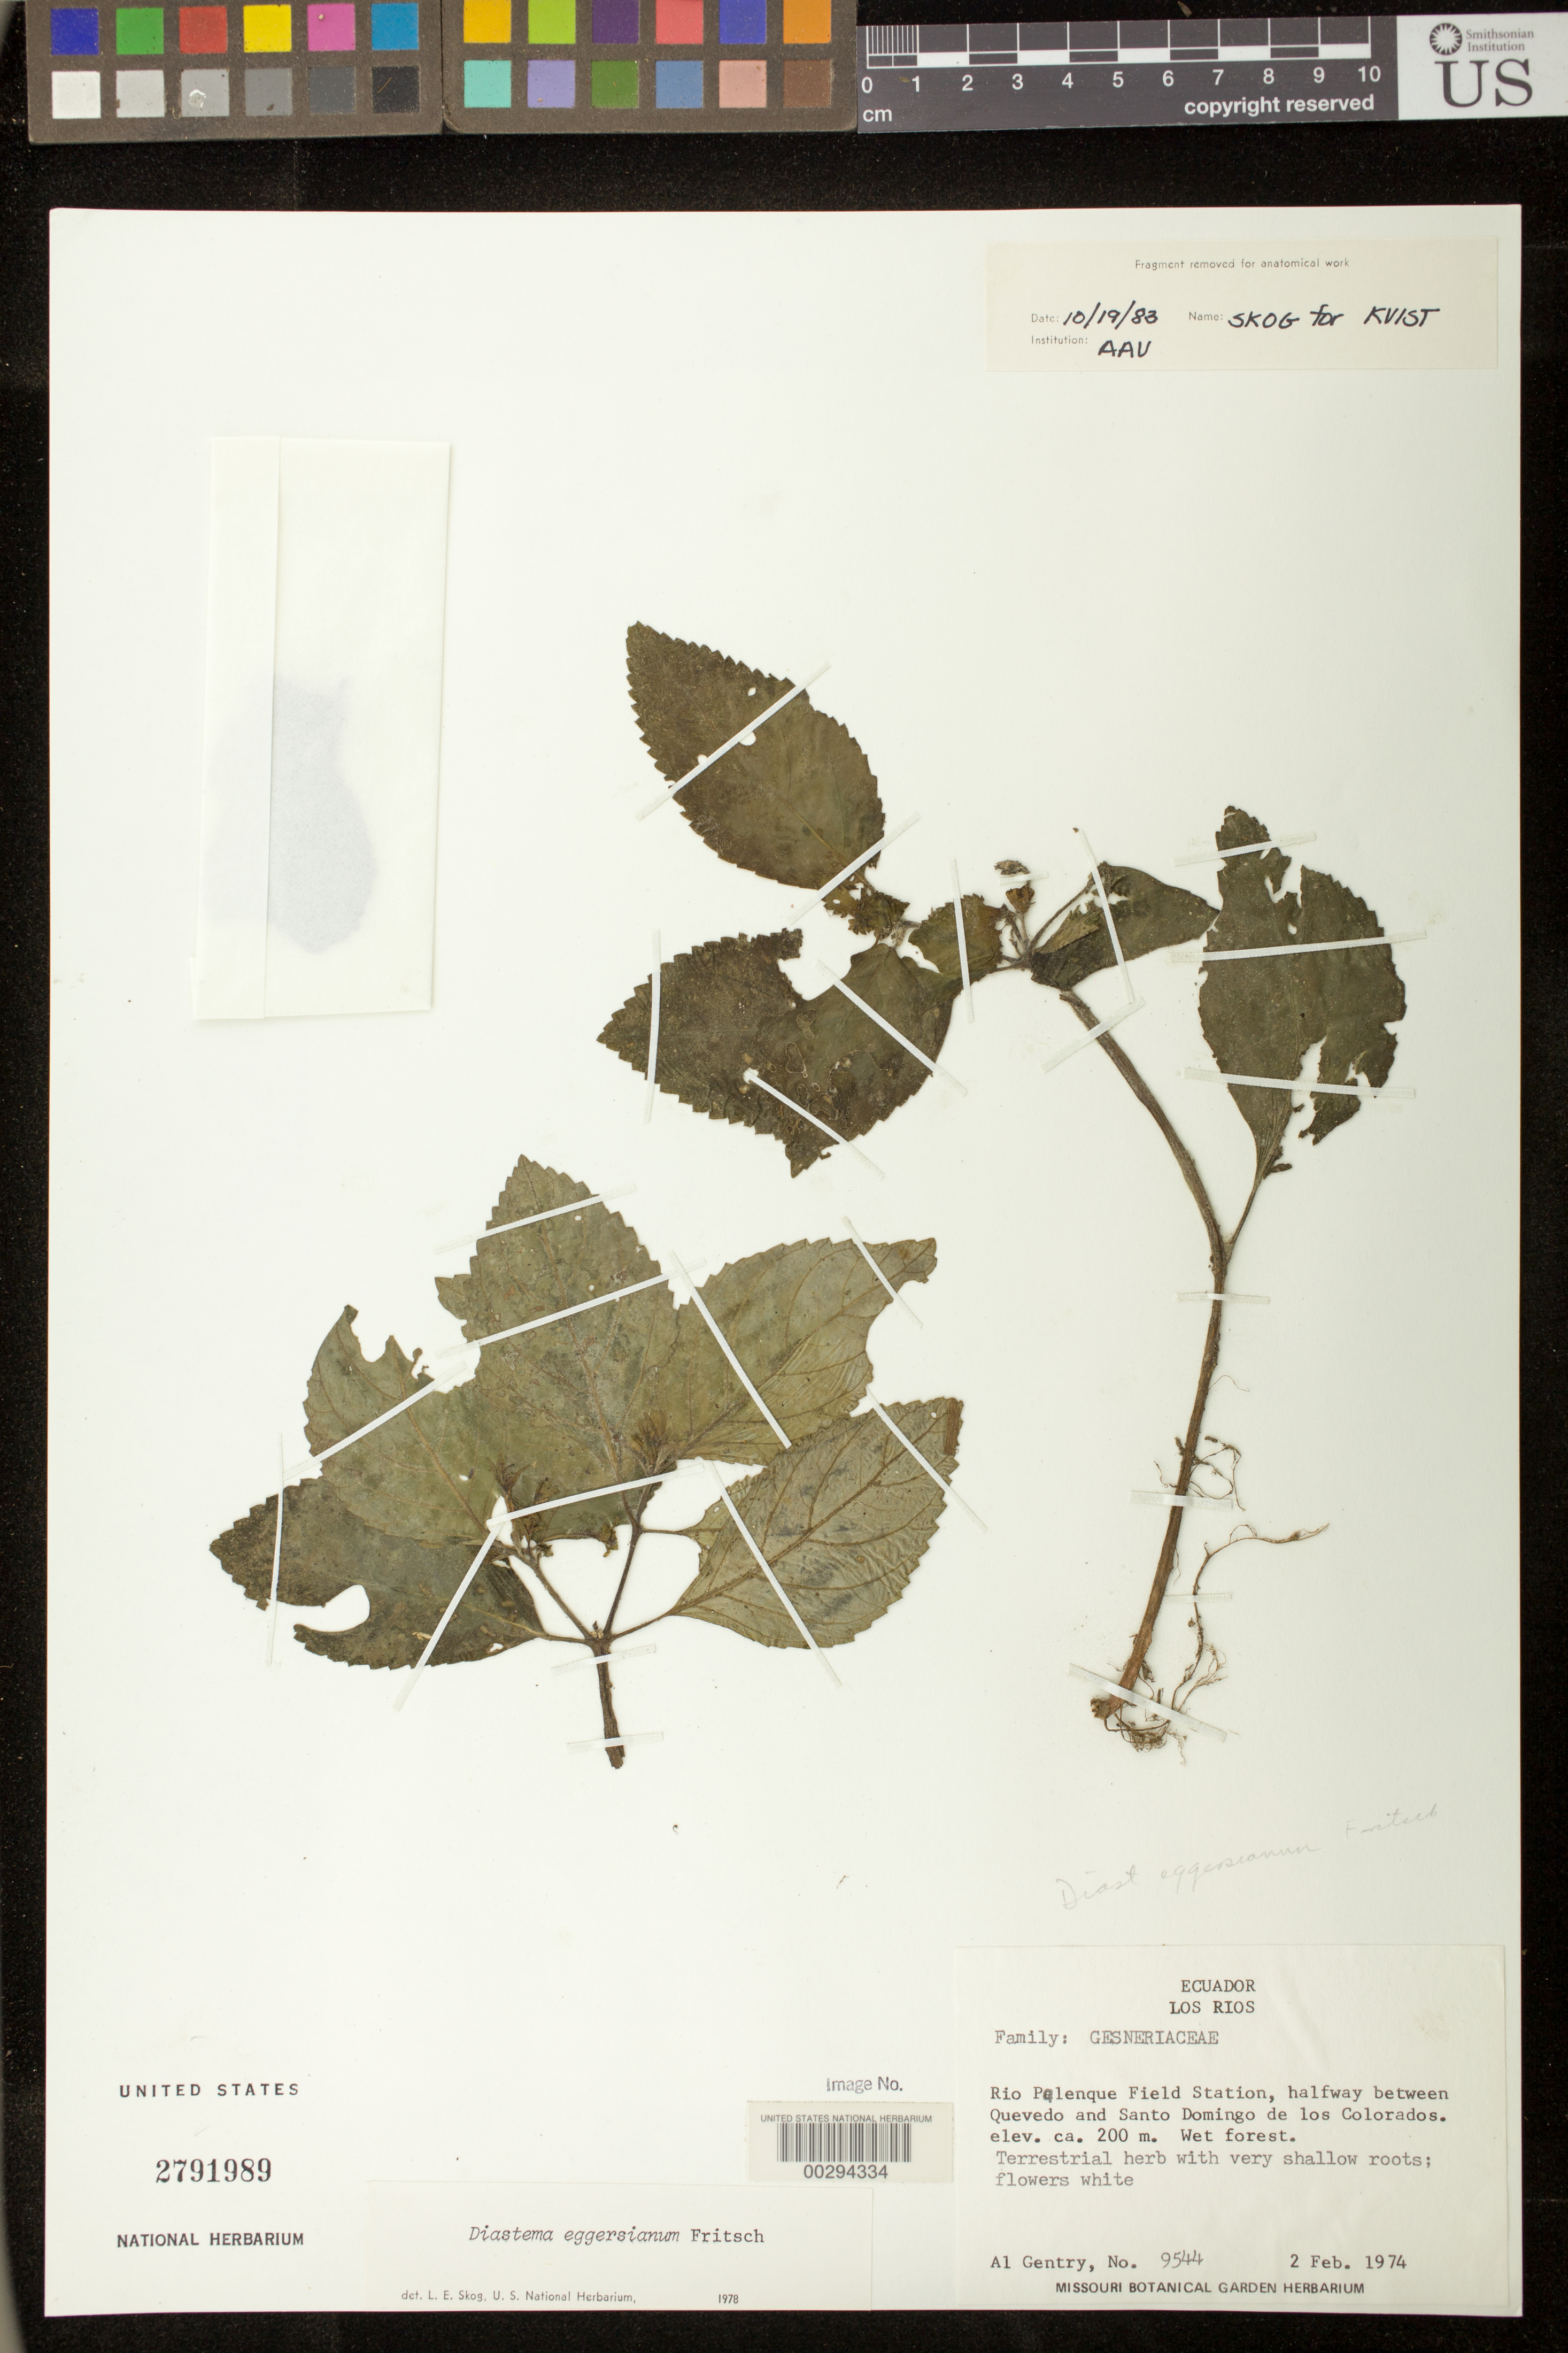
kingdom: Plantae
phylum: Tracheophyta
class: Magnoliopsida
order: Lamiales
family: Gesneriaceae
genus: Diastema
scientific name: Diastema eggersianum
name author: Fritsch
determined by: Clark, J. L., (SEL), The Marie Selby Botanical Garden (UNITED STATES)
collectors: A. H. Gentry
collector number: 9544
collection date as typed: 02 Feb 1974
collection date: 1974-02-02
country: Ecuador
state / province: Los Ríos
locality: Rio Palenque Field Station, halfway between Quevedo and Santo Domingo de los Colorados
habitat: Wet forest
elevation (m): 200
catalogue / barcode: US 2791989